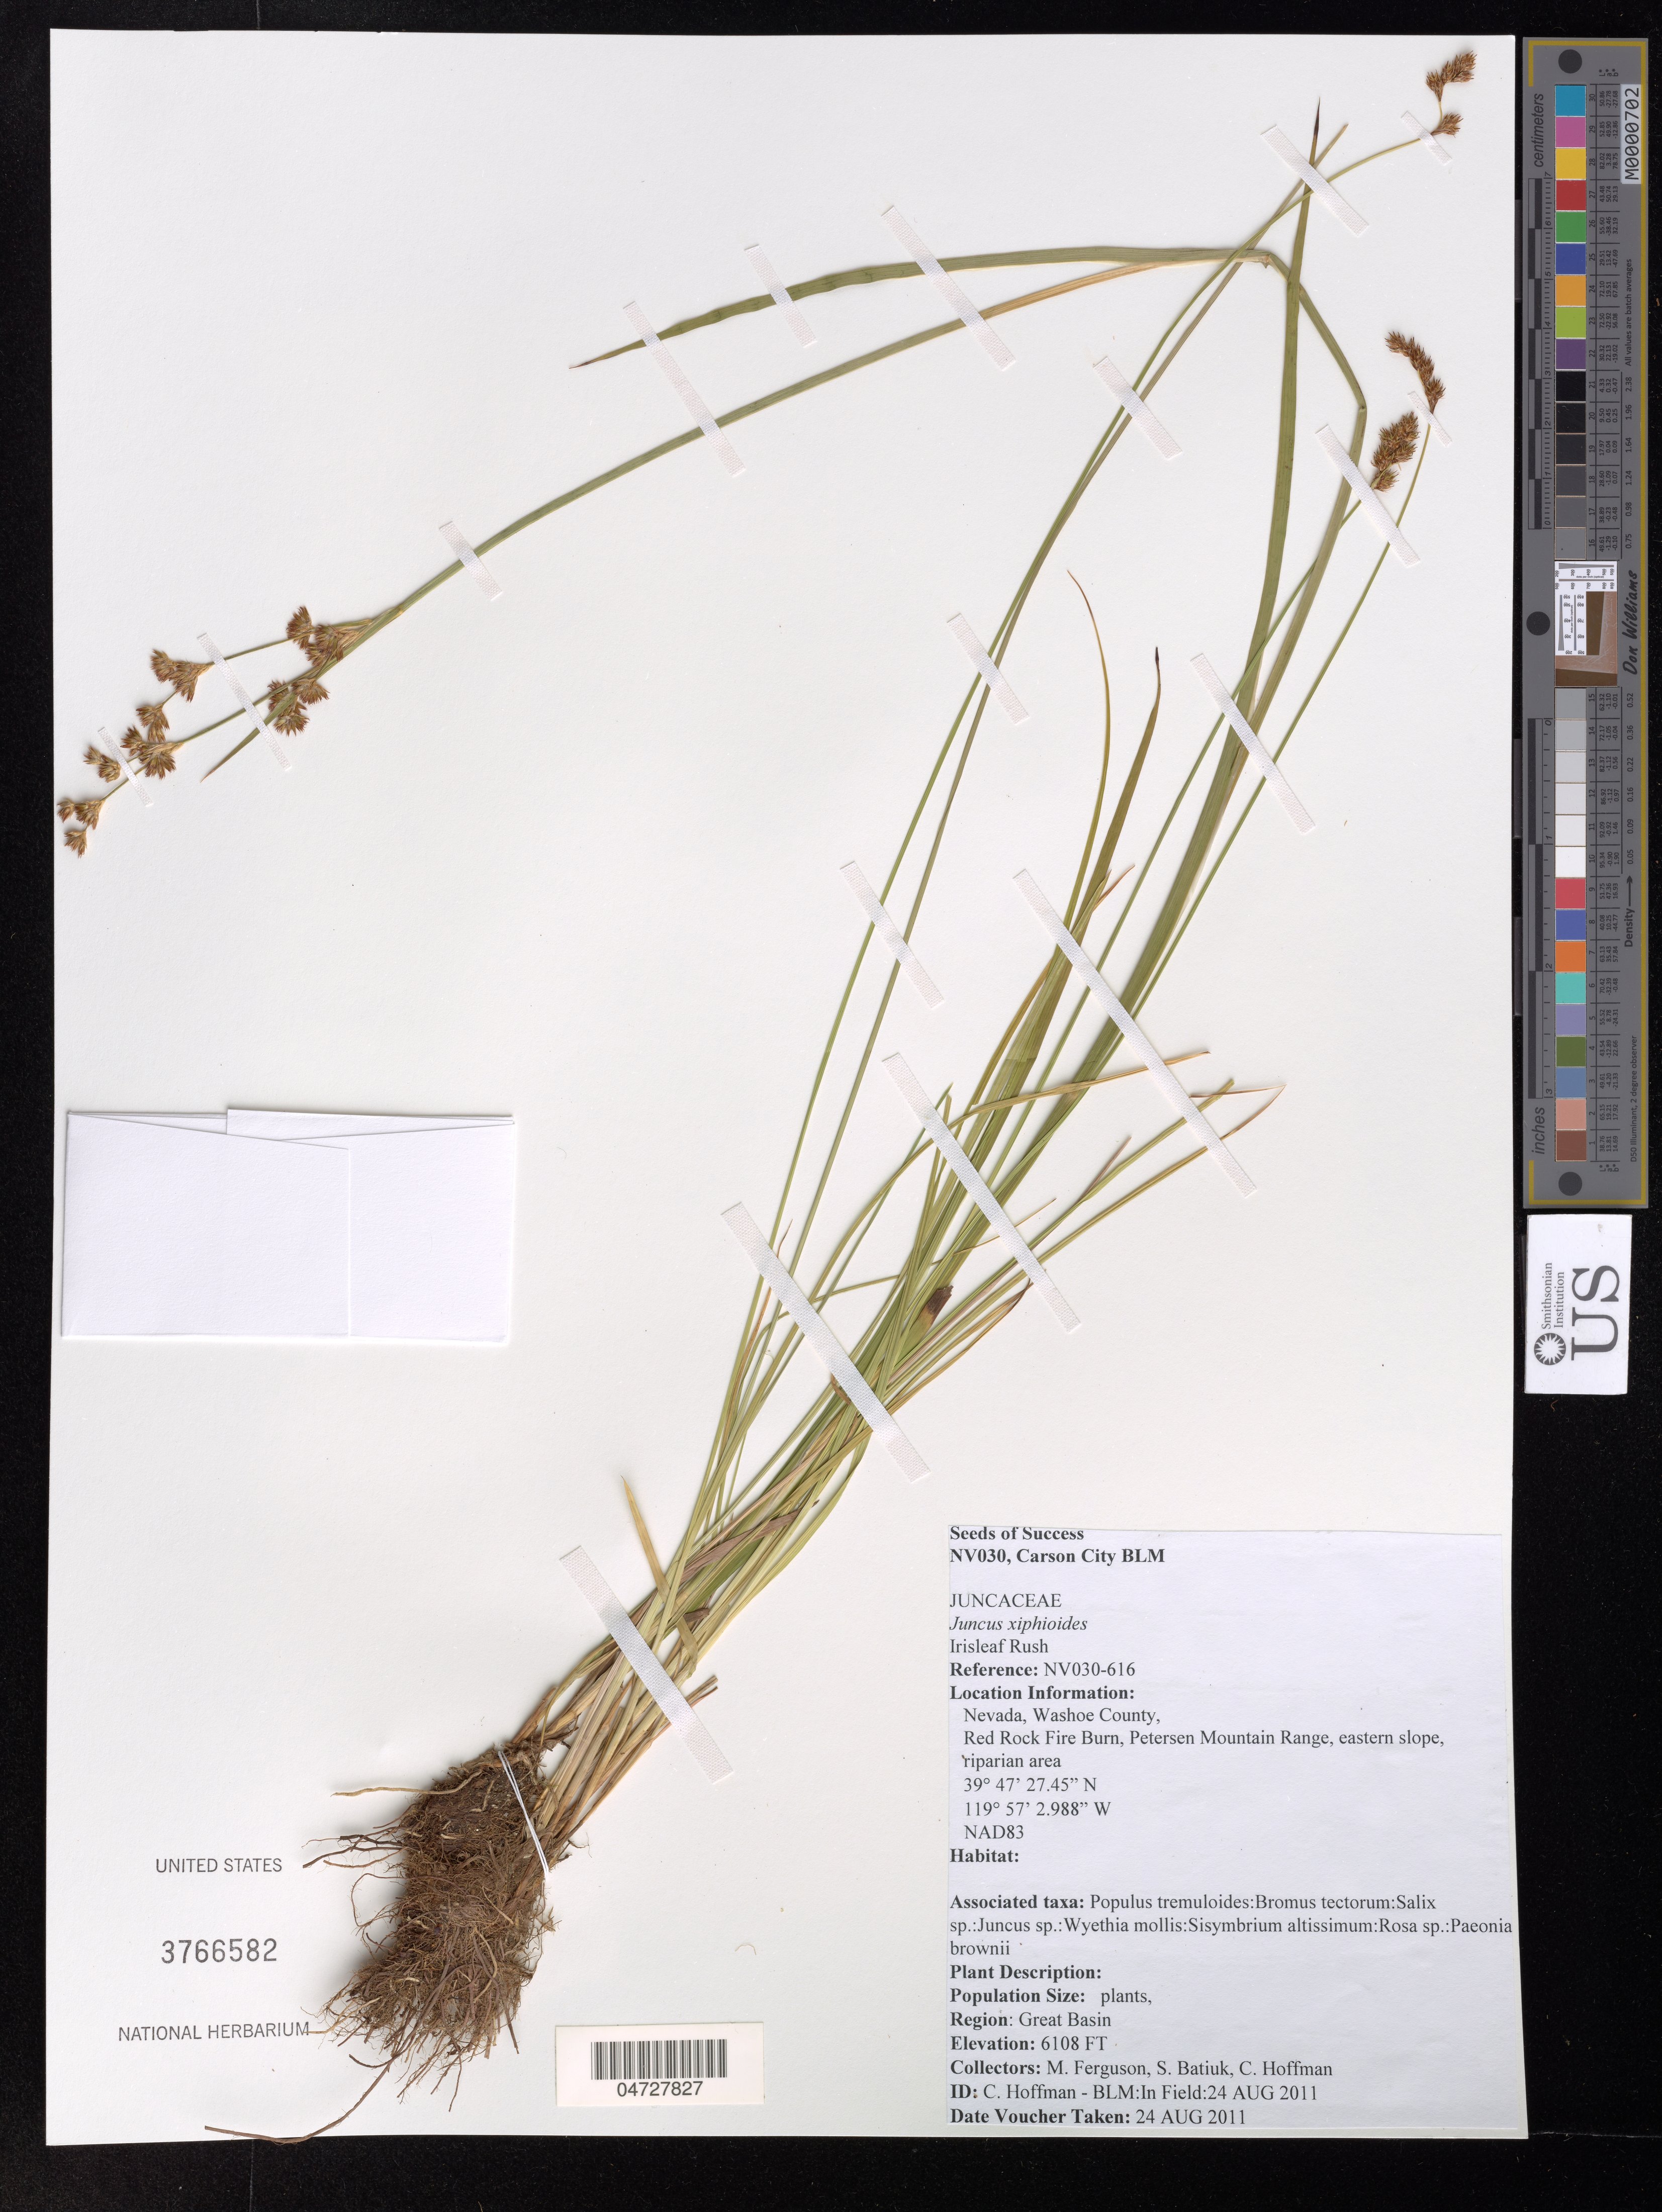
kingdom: Plantae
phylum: Tracheophyta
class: Liliopsida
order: Poales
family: Juncaceae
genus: Juncus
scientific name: Juncus xiphioides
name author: E. Mey.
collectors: M. Ferguson, S. Batiuk & C. Hoffman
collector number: NV030-616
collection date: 2011-08-24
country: United States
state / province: Nevada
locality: Washoe County.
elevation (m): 1862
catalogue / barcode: US 3766582